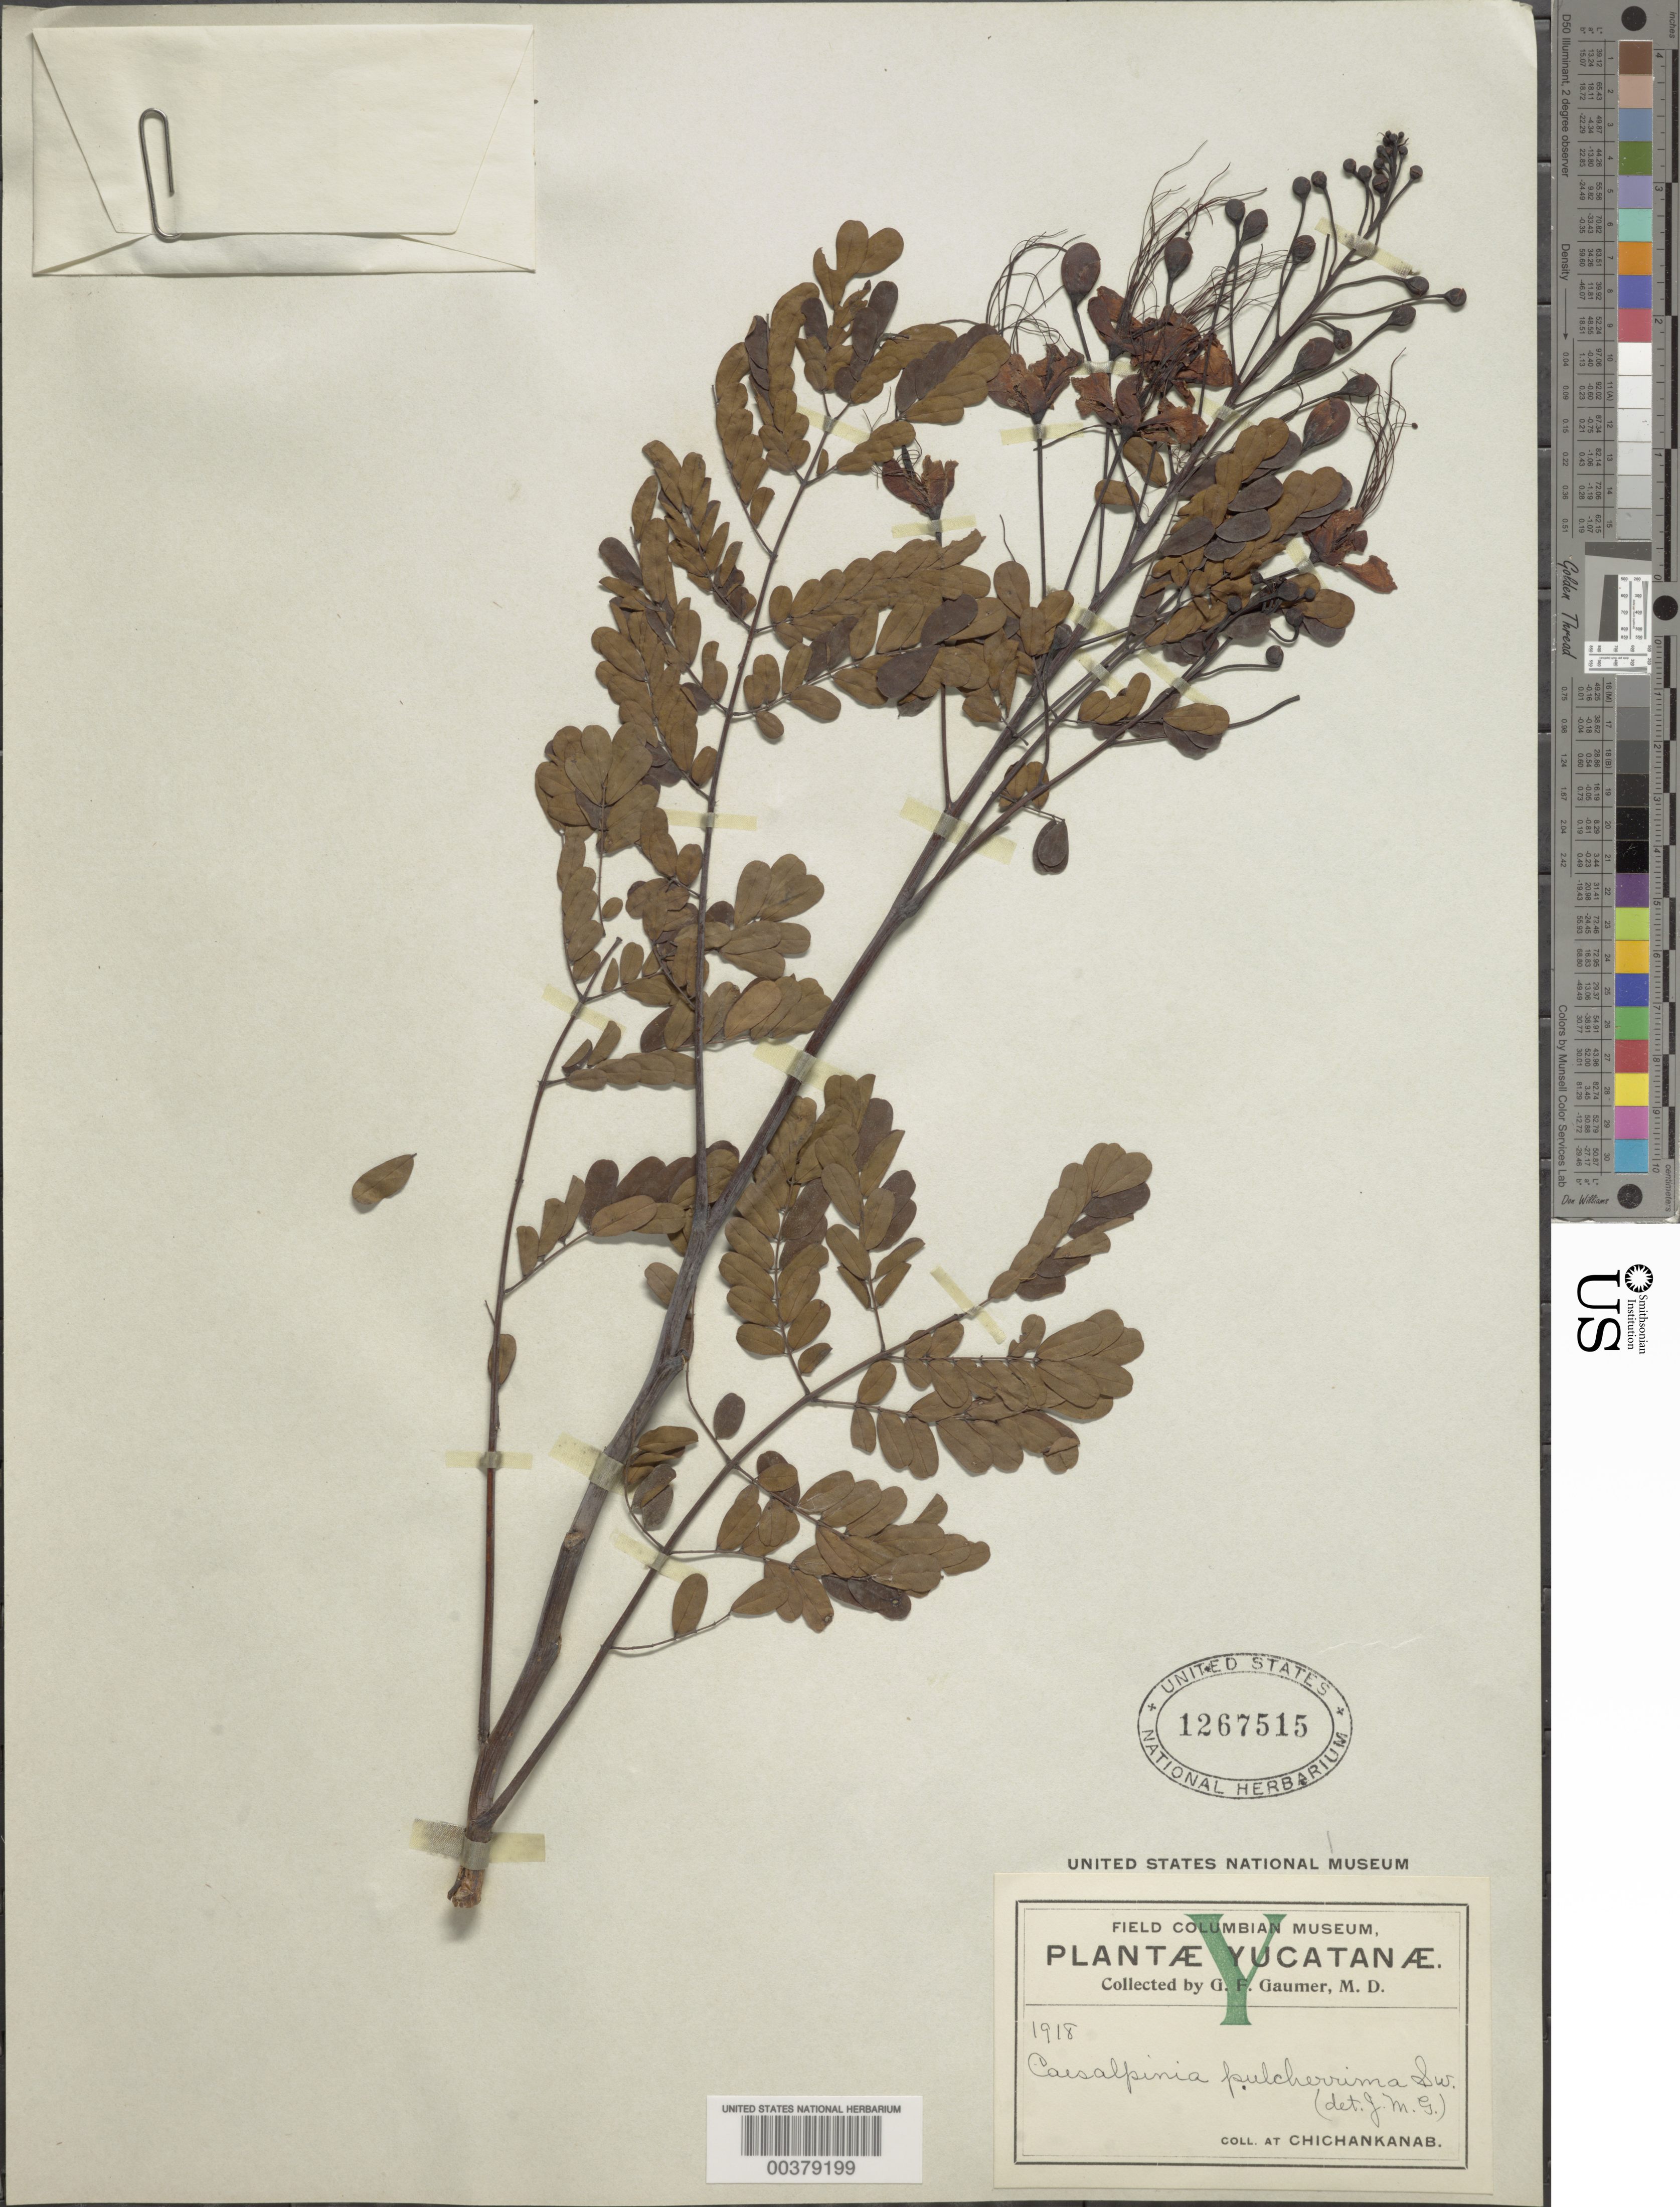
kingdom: Plantae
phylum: Tracheophyta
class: Magnoliopsida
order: Fabales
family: Fabaceae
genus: Caesalpinia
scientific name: Caesalpinia pulcherrima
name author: (L.) Sw.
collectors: G. F. Gaumer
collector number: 1918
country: Mexico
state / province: Yucatán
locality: At Chichankanab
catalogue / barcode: US 1267515